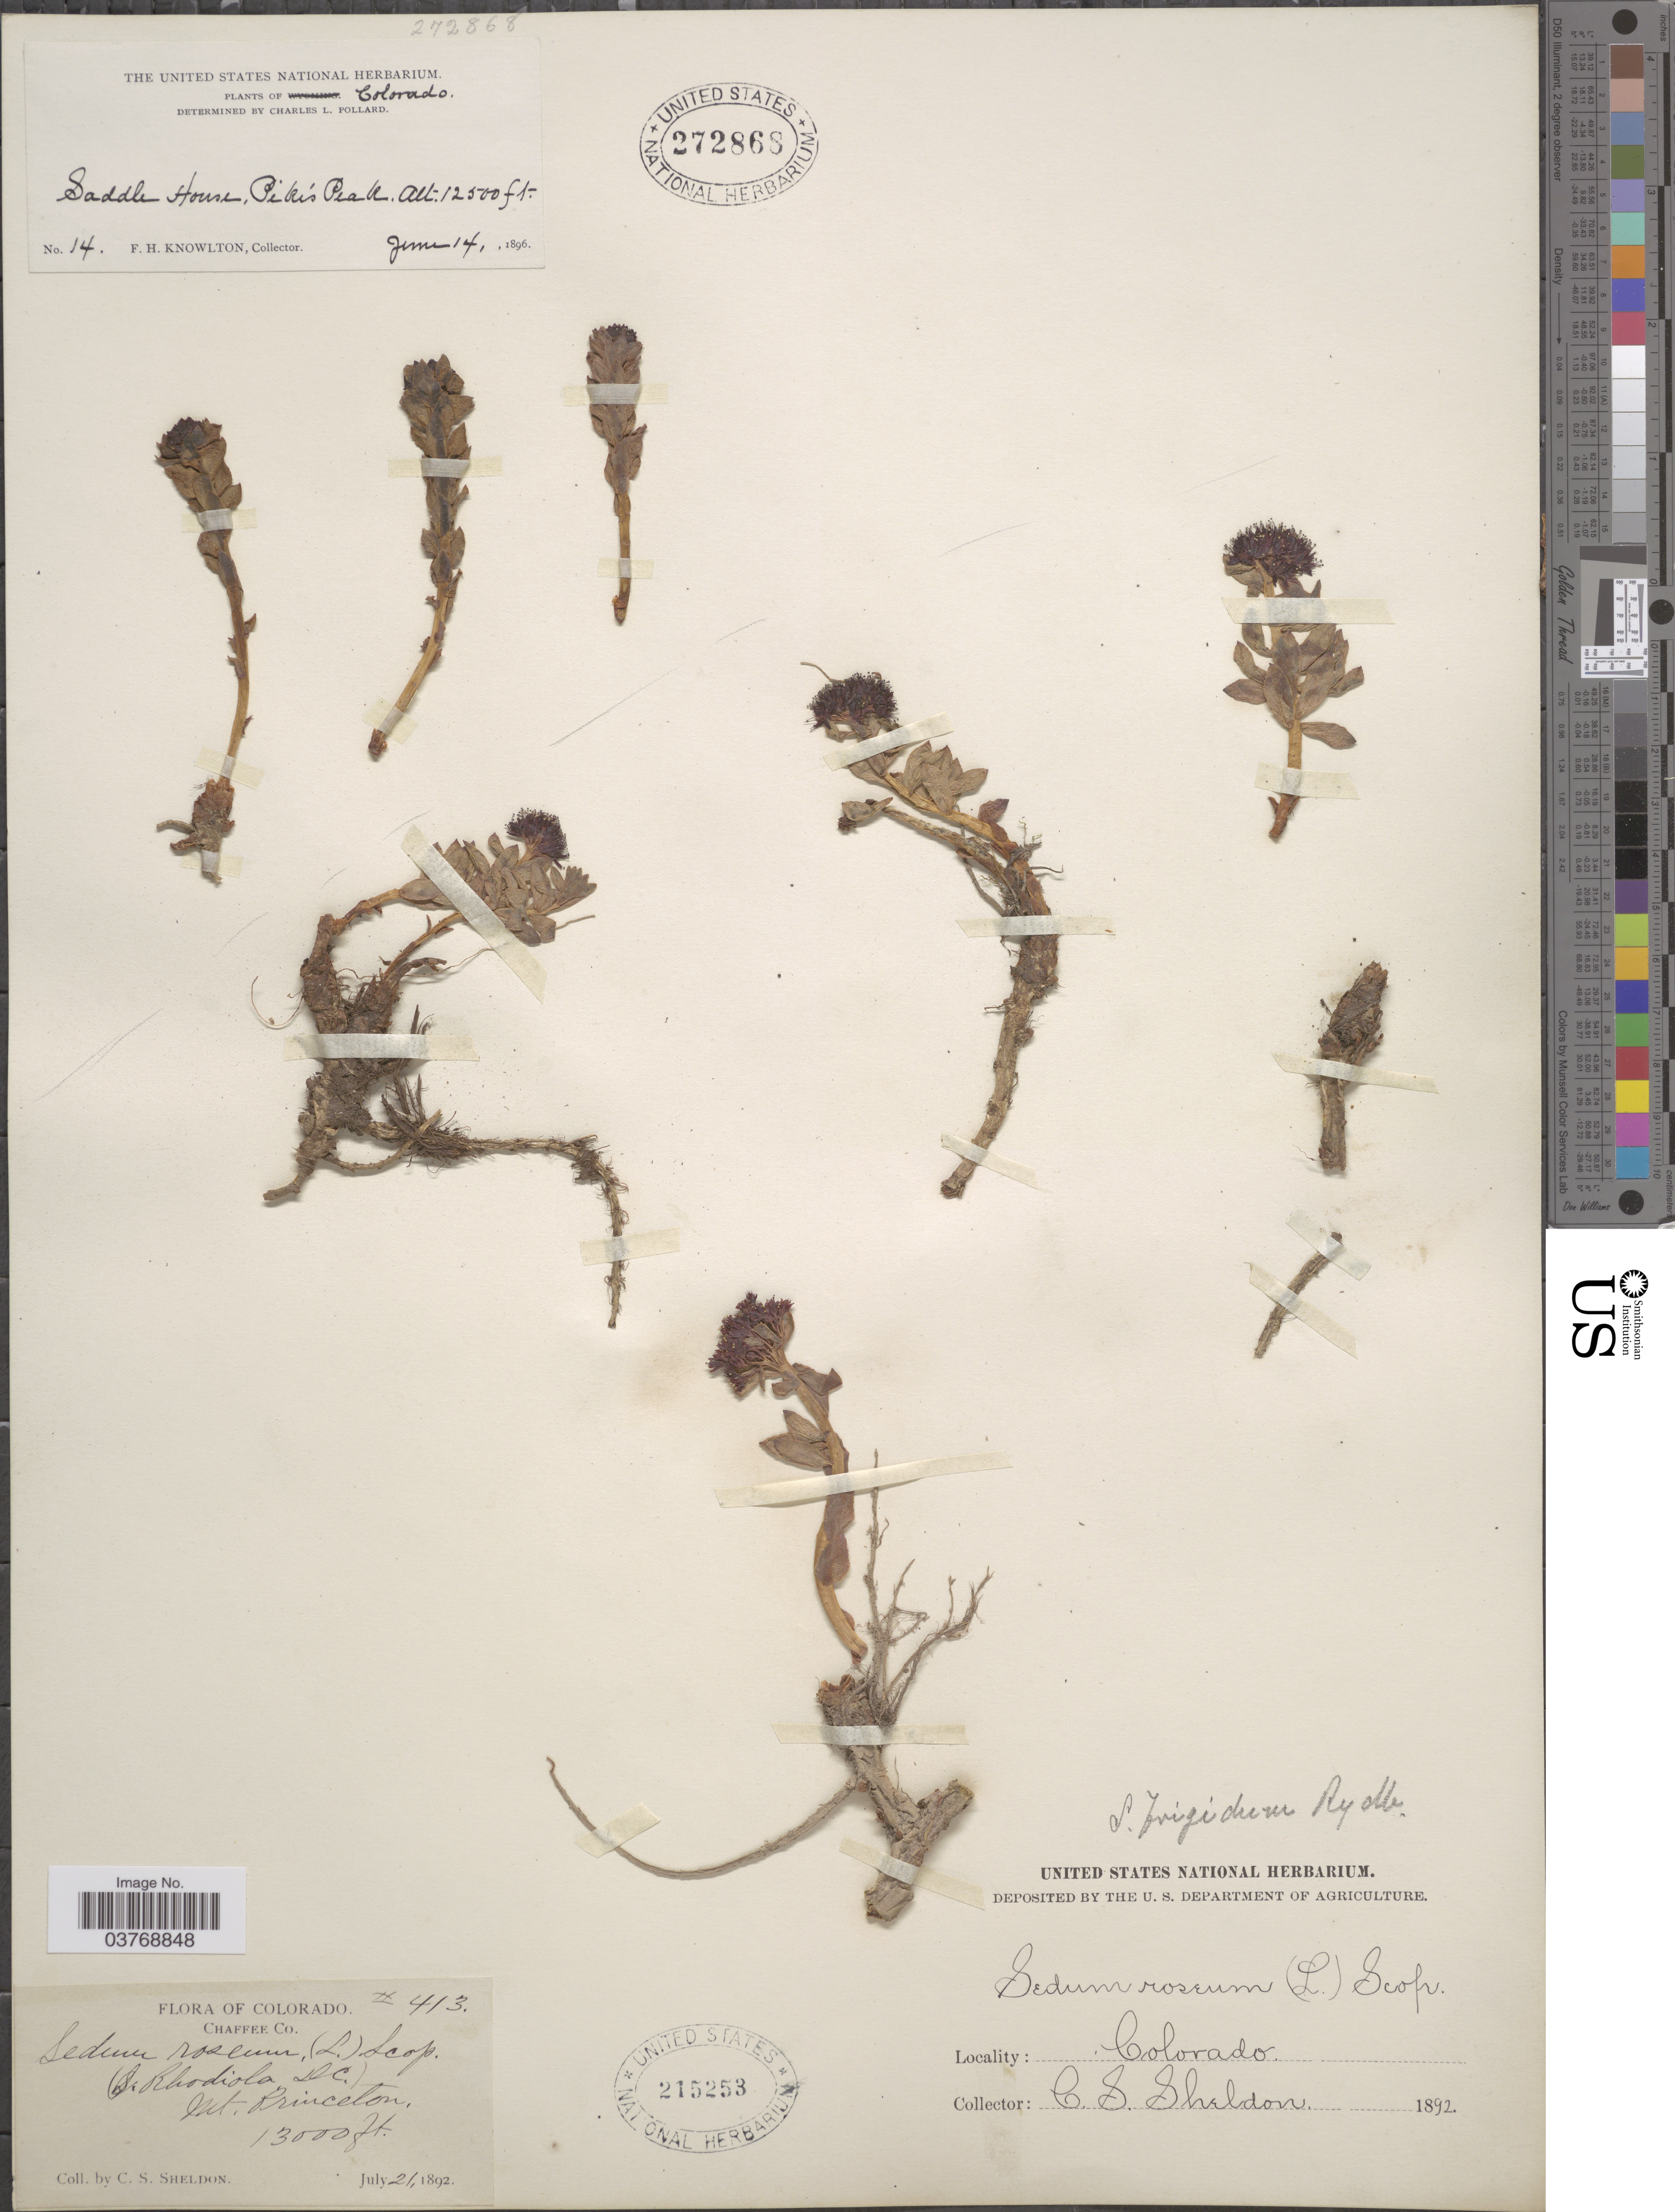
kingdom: Plantae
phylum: Tracheophyta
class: Magnoliopsida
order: Saxifragales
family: Crassulaceae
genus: Rhodiola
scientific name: Rhodiola integrifolia subsp. integrifolia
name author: Raf.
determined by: Strong, Mark T., (BOT), Smithsonian Institution - National Museum of Natural History (UNITED STATES)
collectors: C. S. Sheldon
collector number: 413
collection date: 1892-07-21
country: United States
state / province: Colorado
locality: Chaffee Co. Mt. Princeton.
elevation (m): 3962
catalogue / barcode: US 215253-2